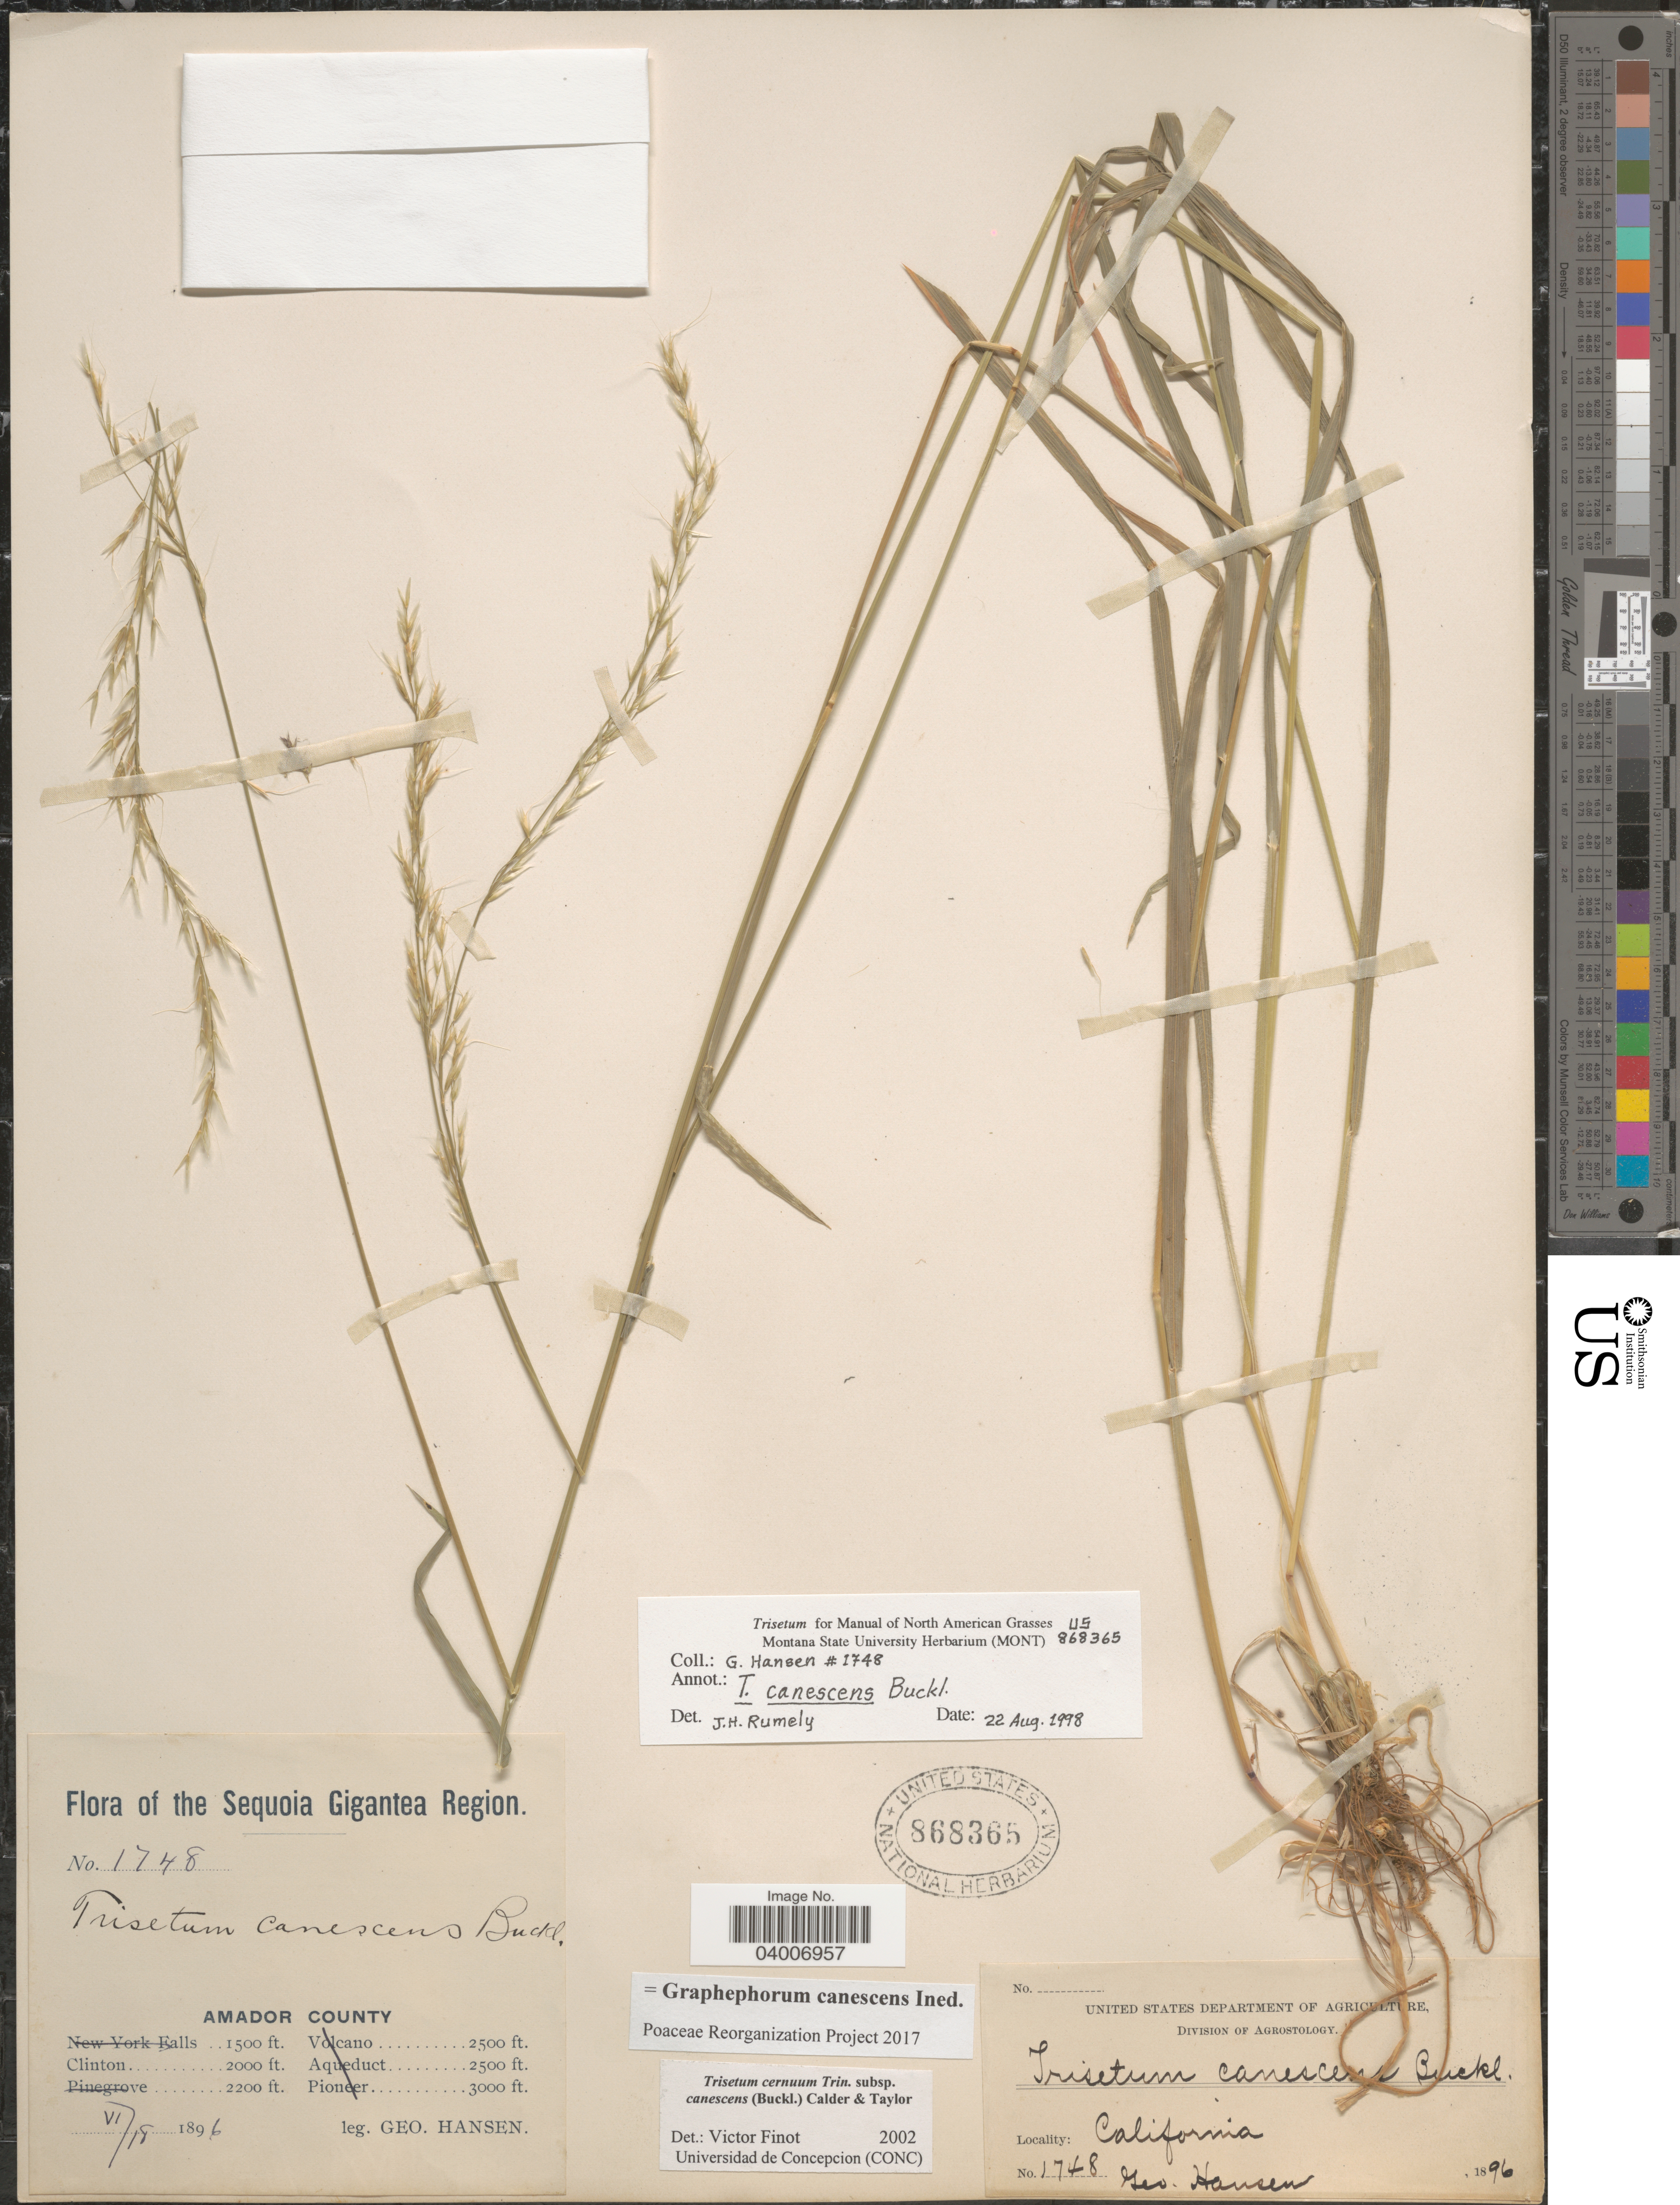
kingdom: Plantae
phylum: Tracheophyta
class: Liliopsida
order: Poales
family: Poaceae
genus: Graphephorum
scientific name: Graphephorum canescens ined.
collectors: G. Hansen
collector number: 1748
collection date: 1896-06-18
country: United States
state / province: California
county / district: Amador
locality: Sequoia Gigantea Region. Amador County. Clinton.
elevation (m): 610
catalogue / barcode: US 868365